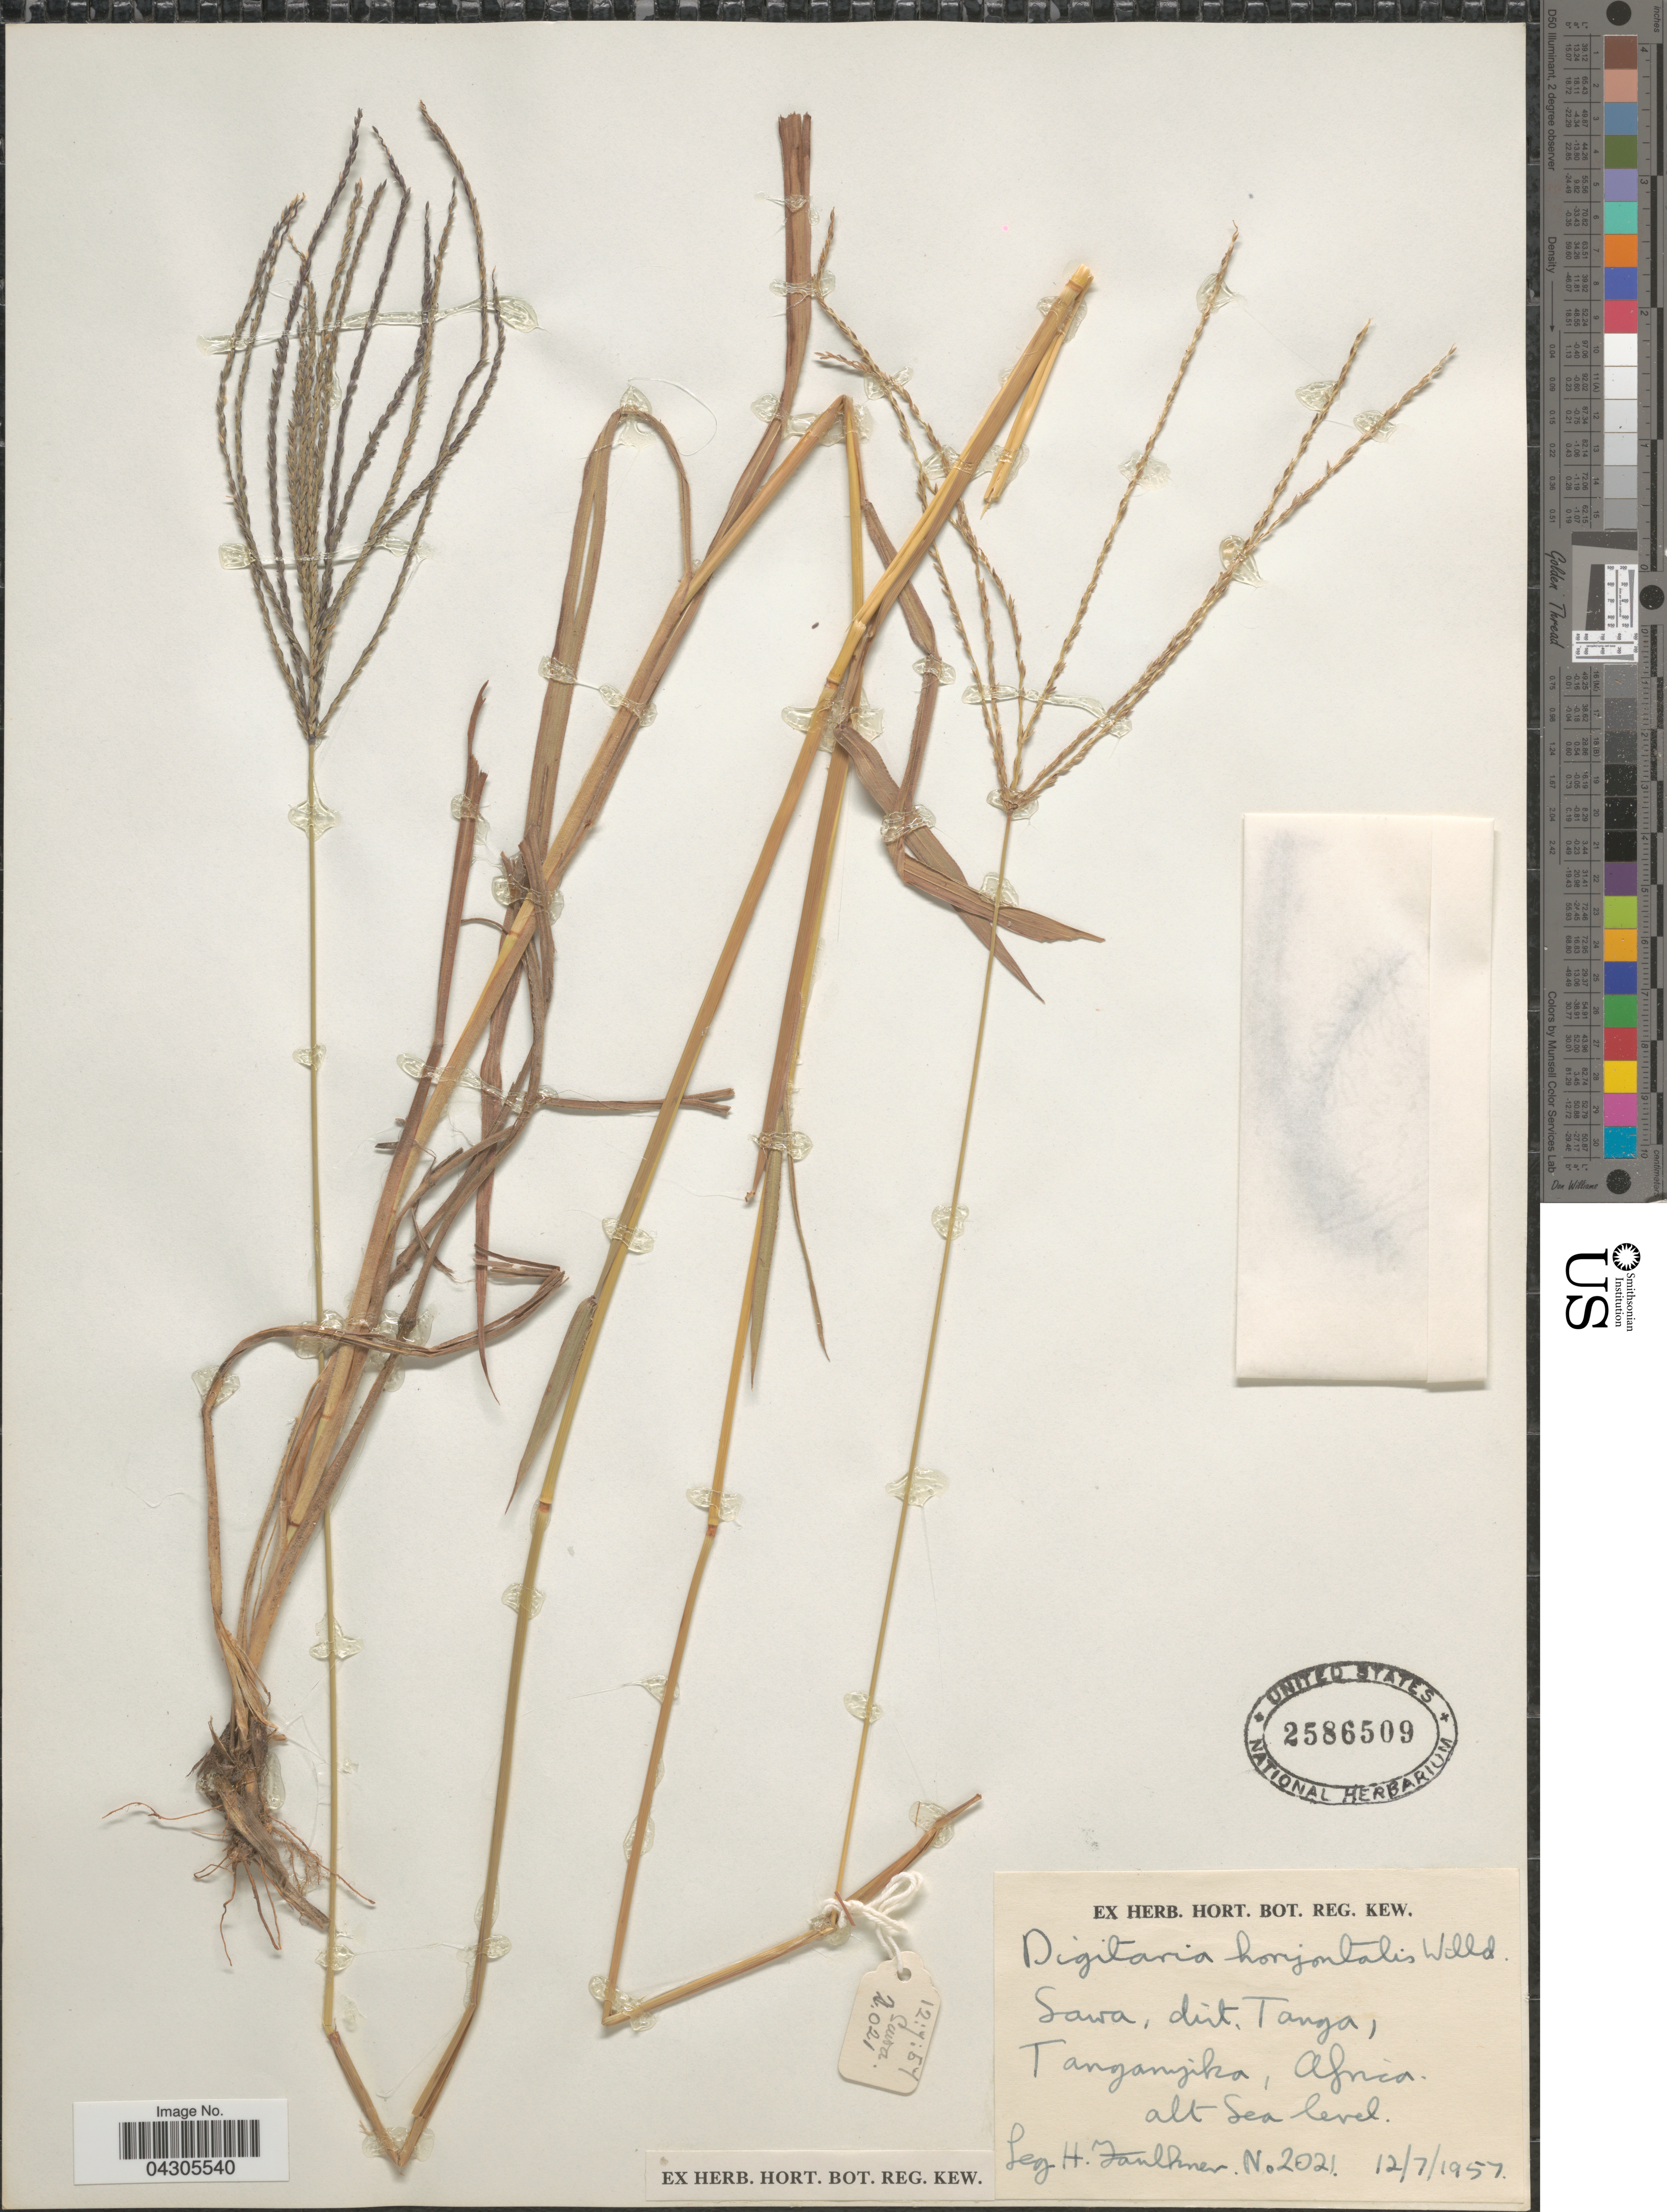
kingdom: Plantae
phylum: Tracheophyta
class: Liliopsida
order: Poales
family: Poaceae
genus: Digitaria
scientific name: Digitaria horizontalis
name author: Willd.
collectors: H. Faulkner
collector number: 2021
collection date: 1957-07-12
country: Tanzania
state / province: Tanga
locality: Sawa, dist. Tanga, Tanganyika.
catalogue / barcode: US 2586509